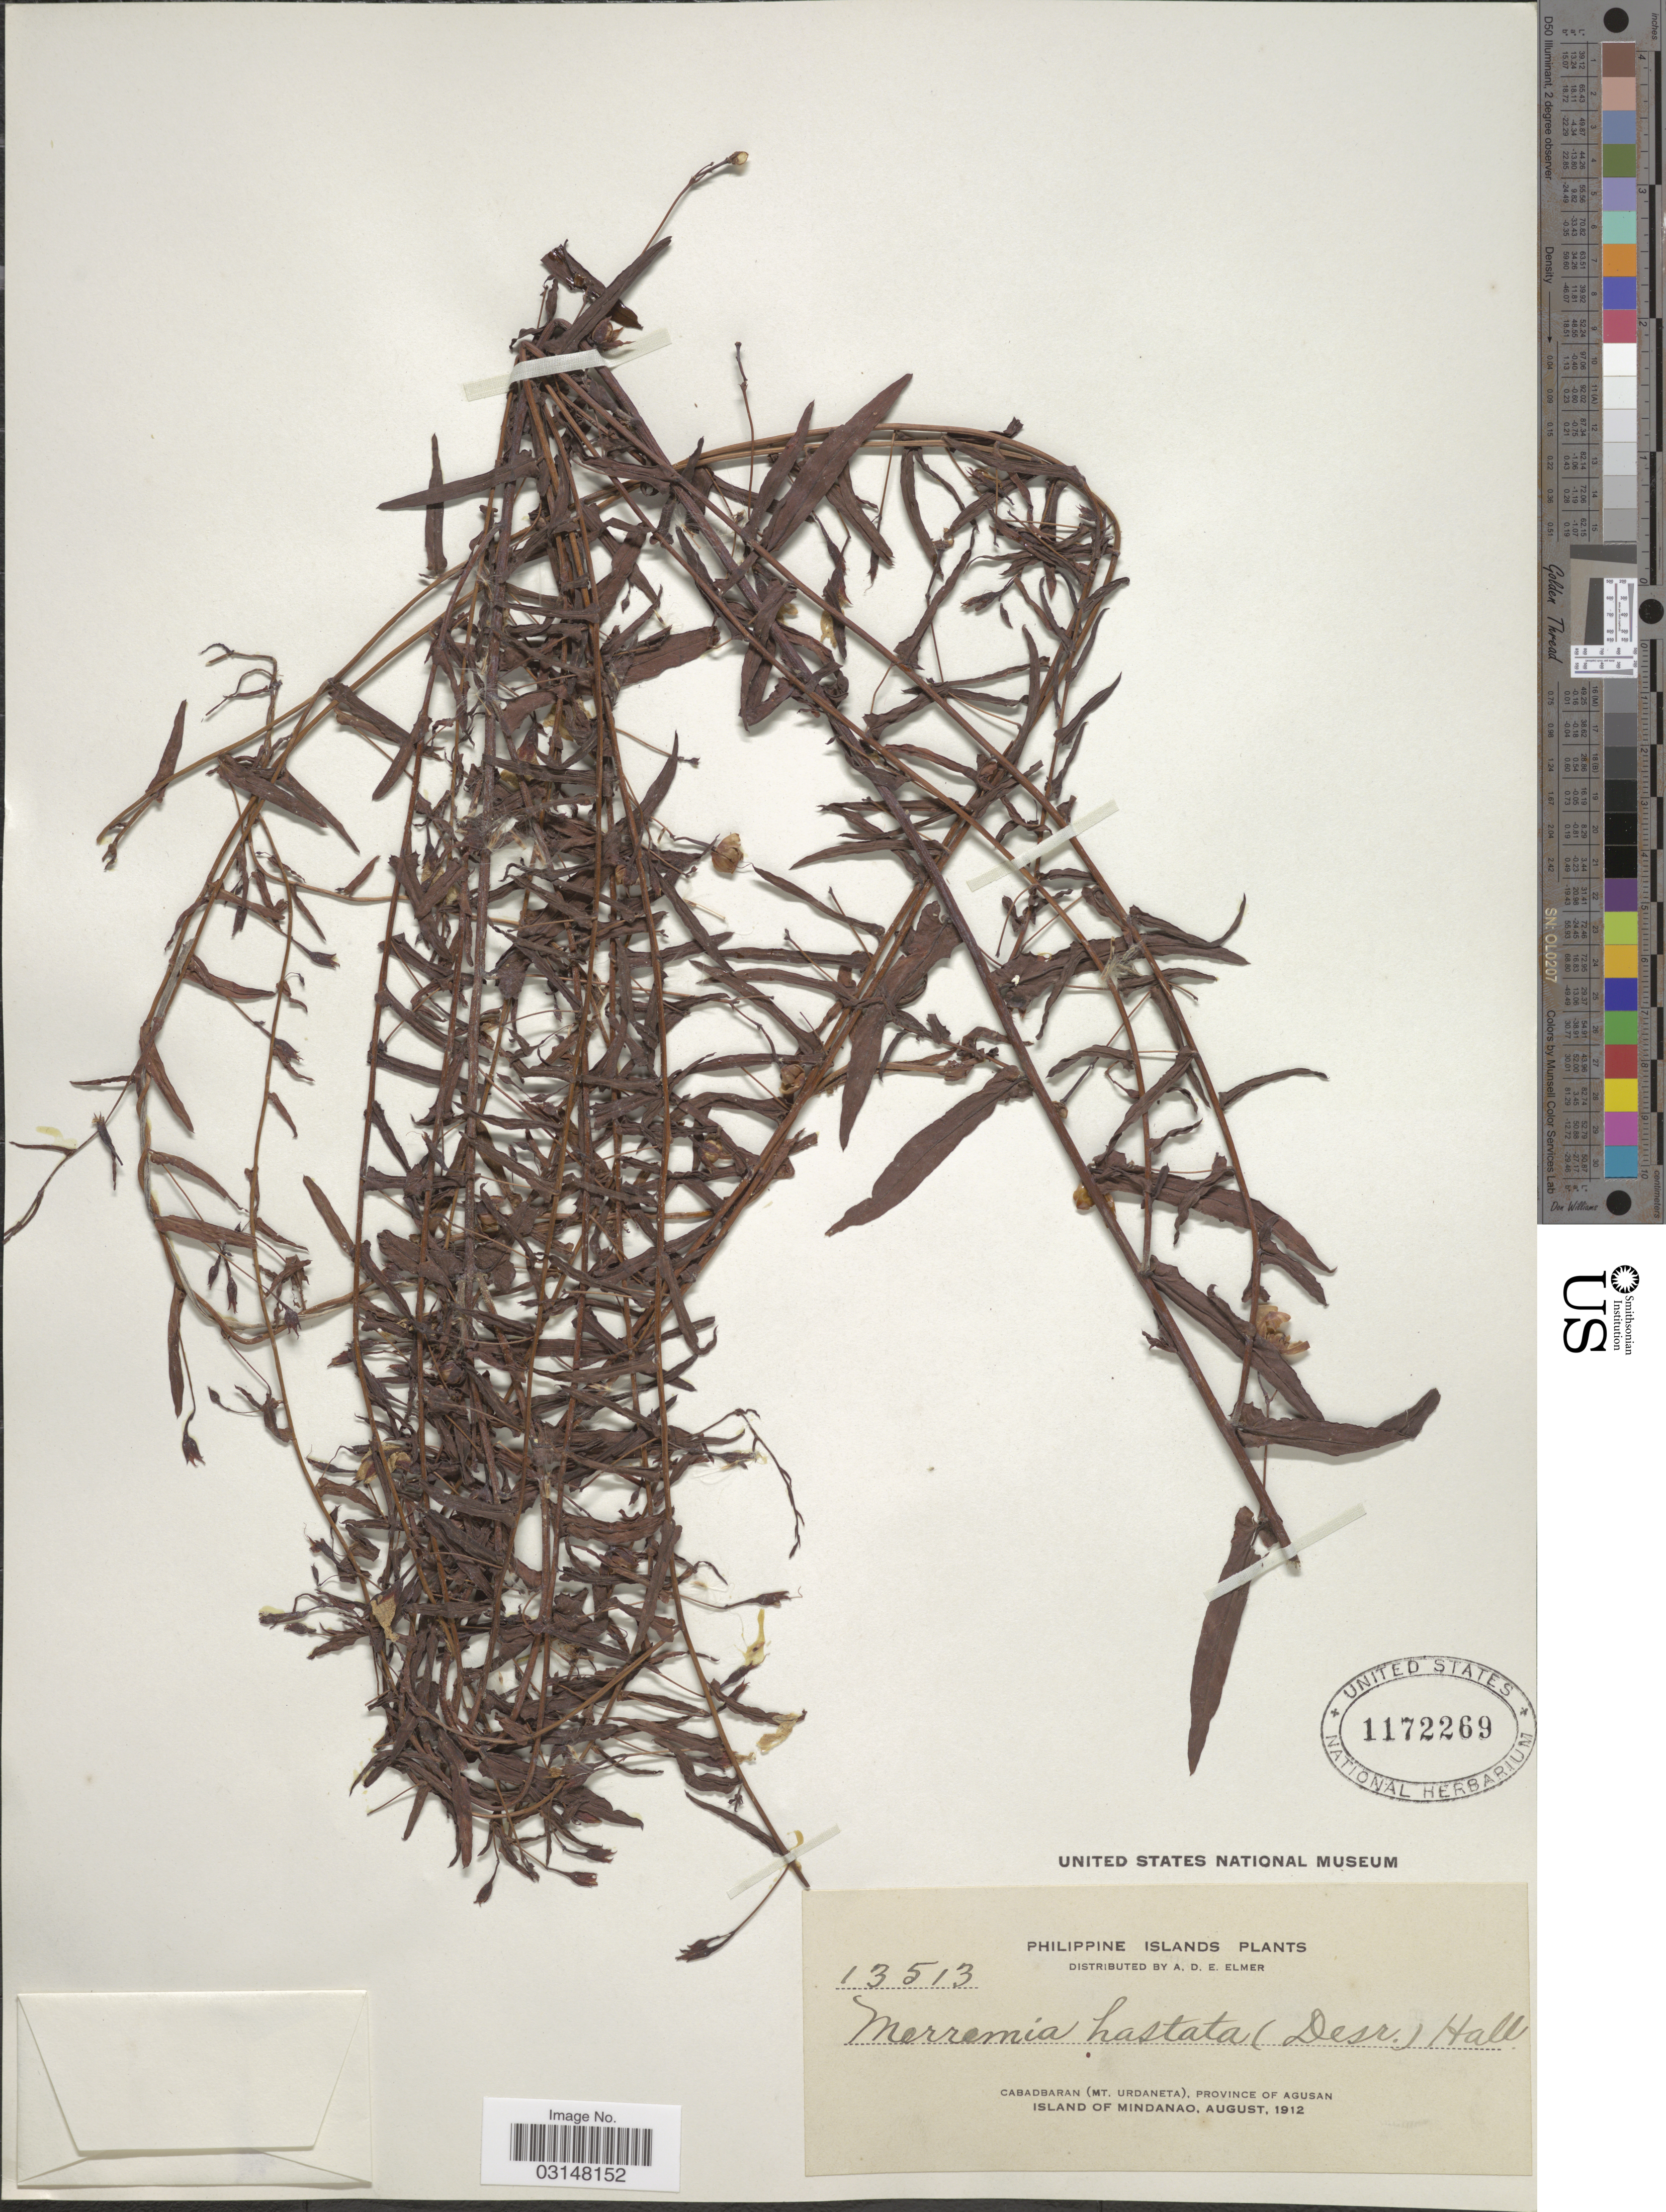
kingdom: Plantae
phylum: Tracheophyta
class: Magnoliopsida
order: Solanales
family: Convolvulaceae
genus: Xenostegia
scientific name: Xenostegia tridentata subsp. hastata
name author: (Ooststr.) Parmar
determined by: Strong, Mark T., (BOT), Smithsonian Institution - National Museum of Natural History (UNITED STATES)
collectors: A. D. E. Elmer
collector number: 13513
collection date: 1912-08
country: Philippines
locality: Cabadbaran (Mt. Urdaneta), Province of Agusan, Island of Mindanao.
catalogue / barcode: US 1172269